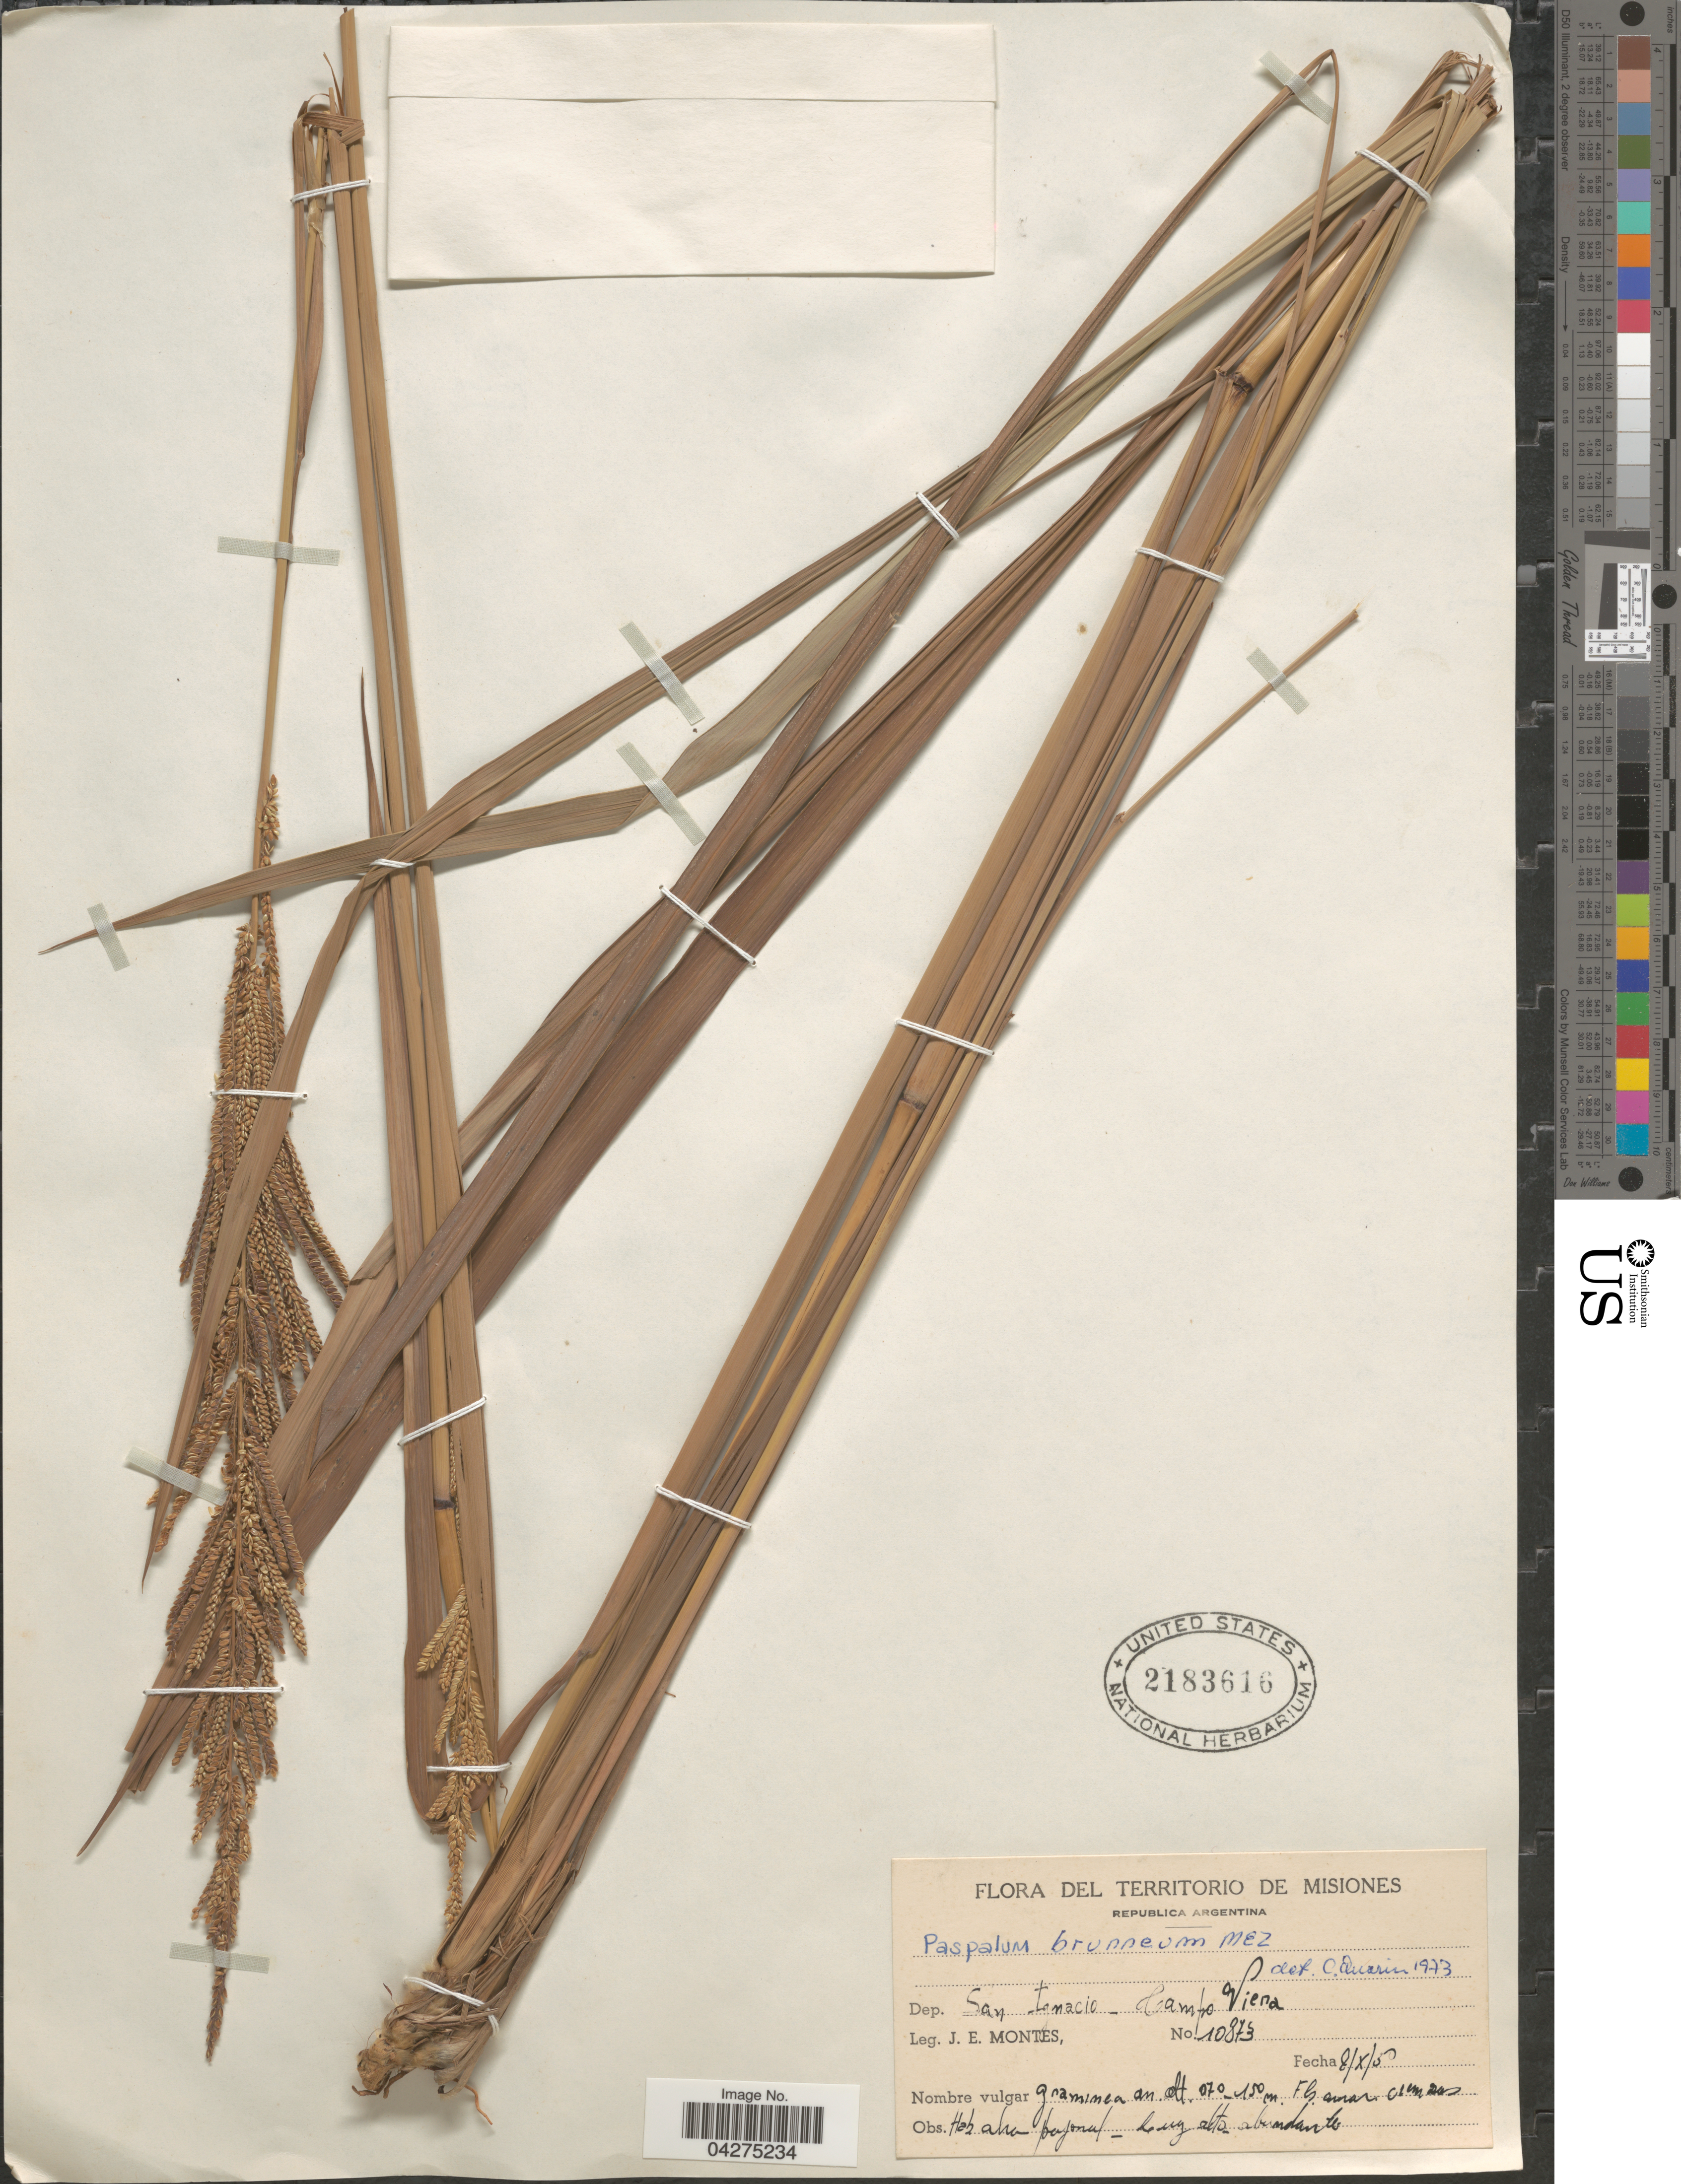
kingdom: Plantae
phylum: Tracheophyta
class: Liliopsida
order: Poales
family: Poaceae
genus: Paspalum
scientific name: Paspalum quarinii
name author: Morrone & Zuloaga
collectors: J. E. Montes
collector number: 10873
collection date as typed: Transcribed d/m/y: 8/10/50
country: Argentina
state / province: Misiones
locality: Dep. San Ignacio- Campo Viera.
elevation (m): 70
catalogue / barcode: US 2183616